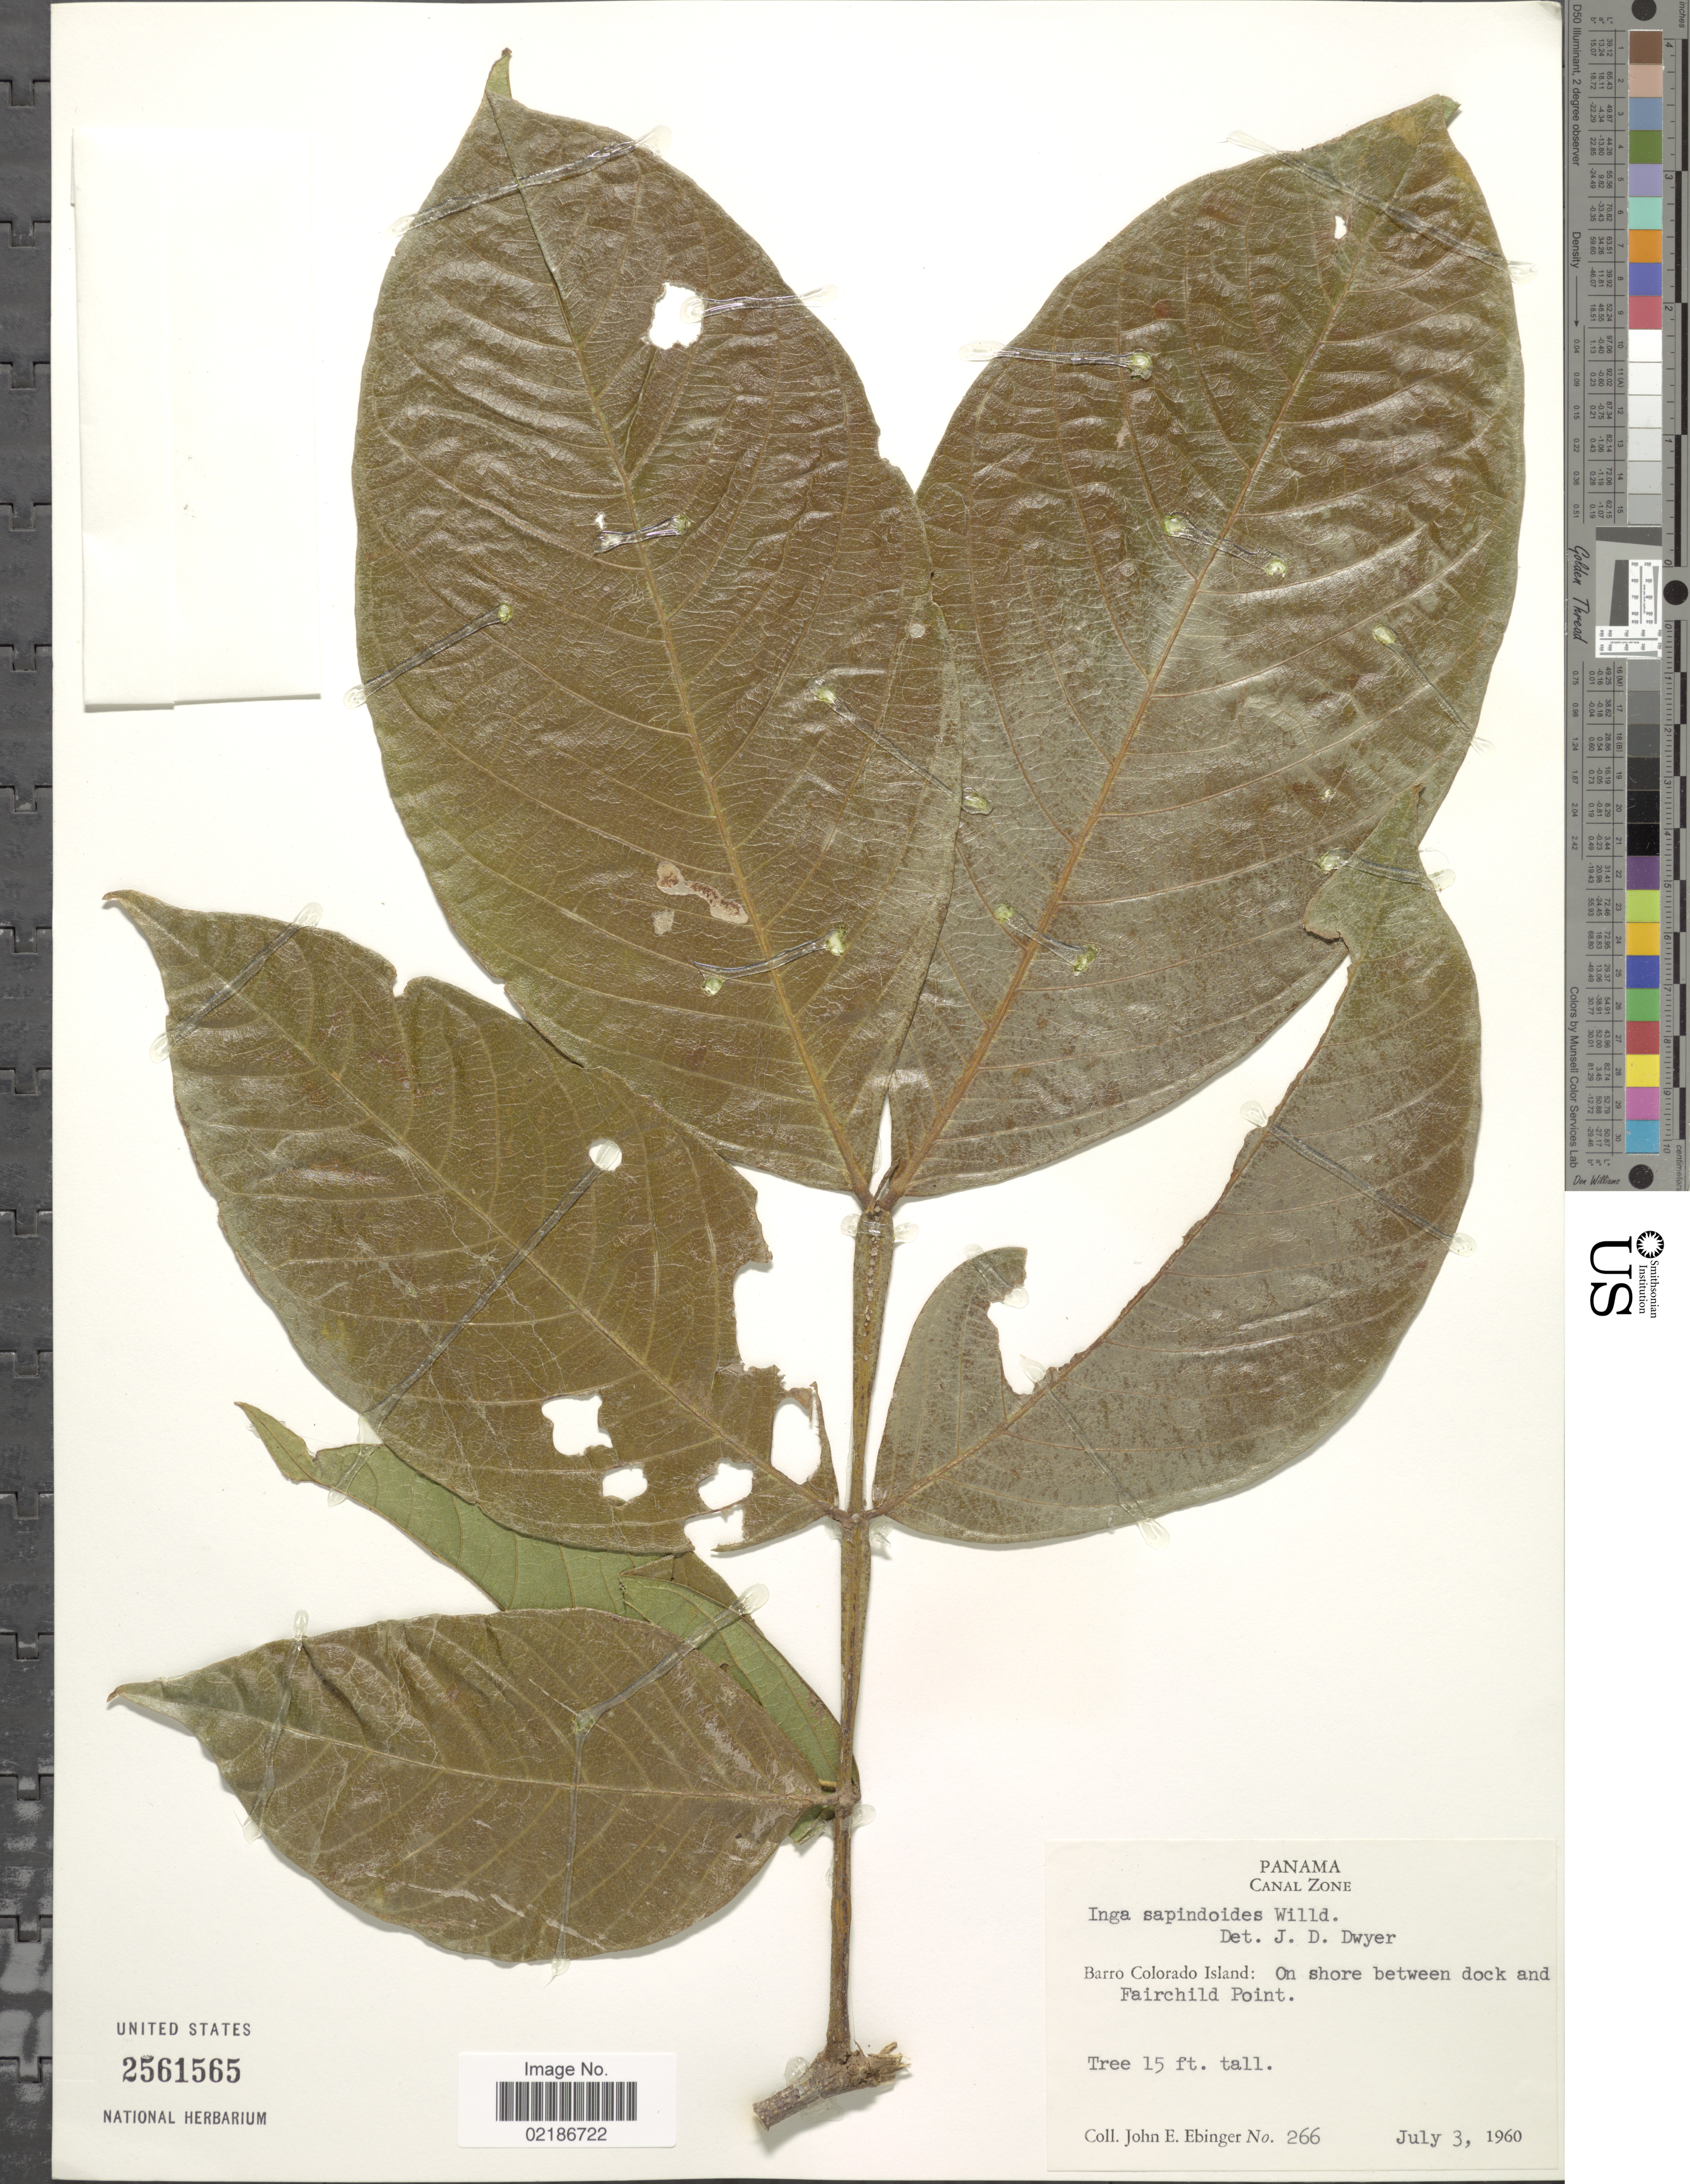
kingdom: Plantae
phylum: Tracheophyta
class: Magnoliopsida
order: Fabales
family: Fabaceae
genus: Inga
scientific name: Inga sapindoides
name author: Willd.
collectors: J. Ebinger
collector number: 266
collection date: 1960-07-03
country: Panama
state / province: Panamá Oeste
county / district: Canal Zone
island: Barro Colorado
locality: Canal Zone, Barro Colorado Island, shore between dock and Fairchild Point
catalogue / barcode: US 2561565